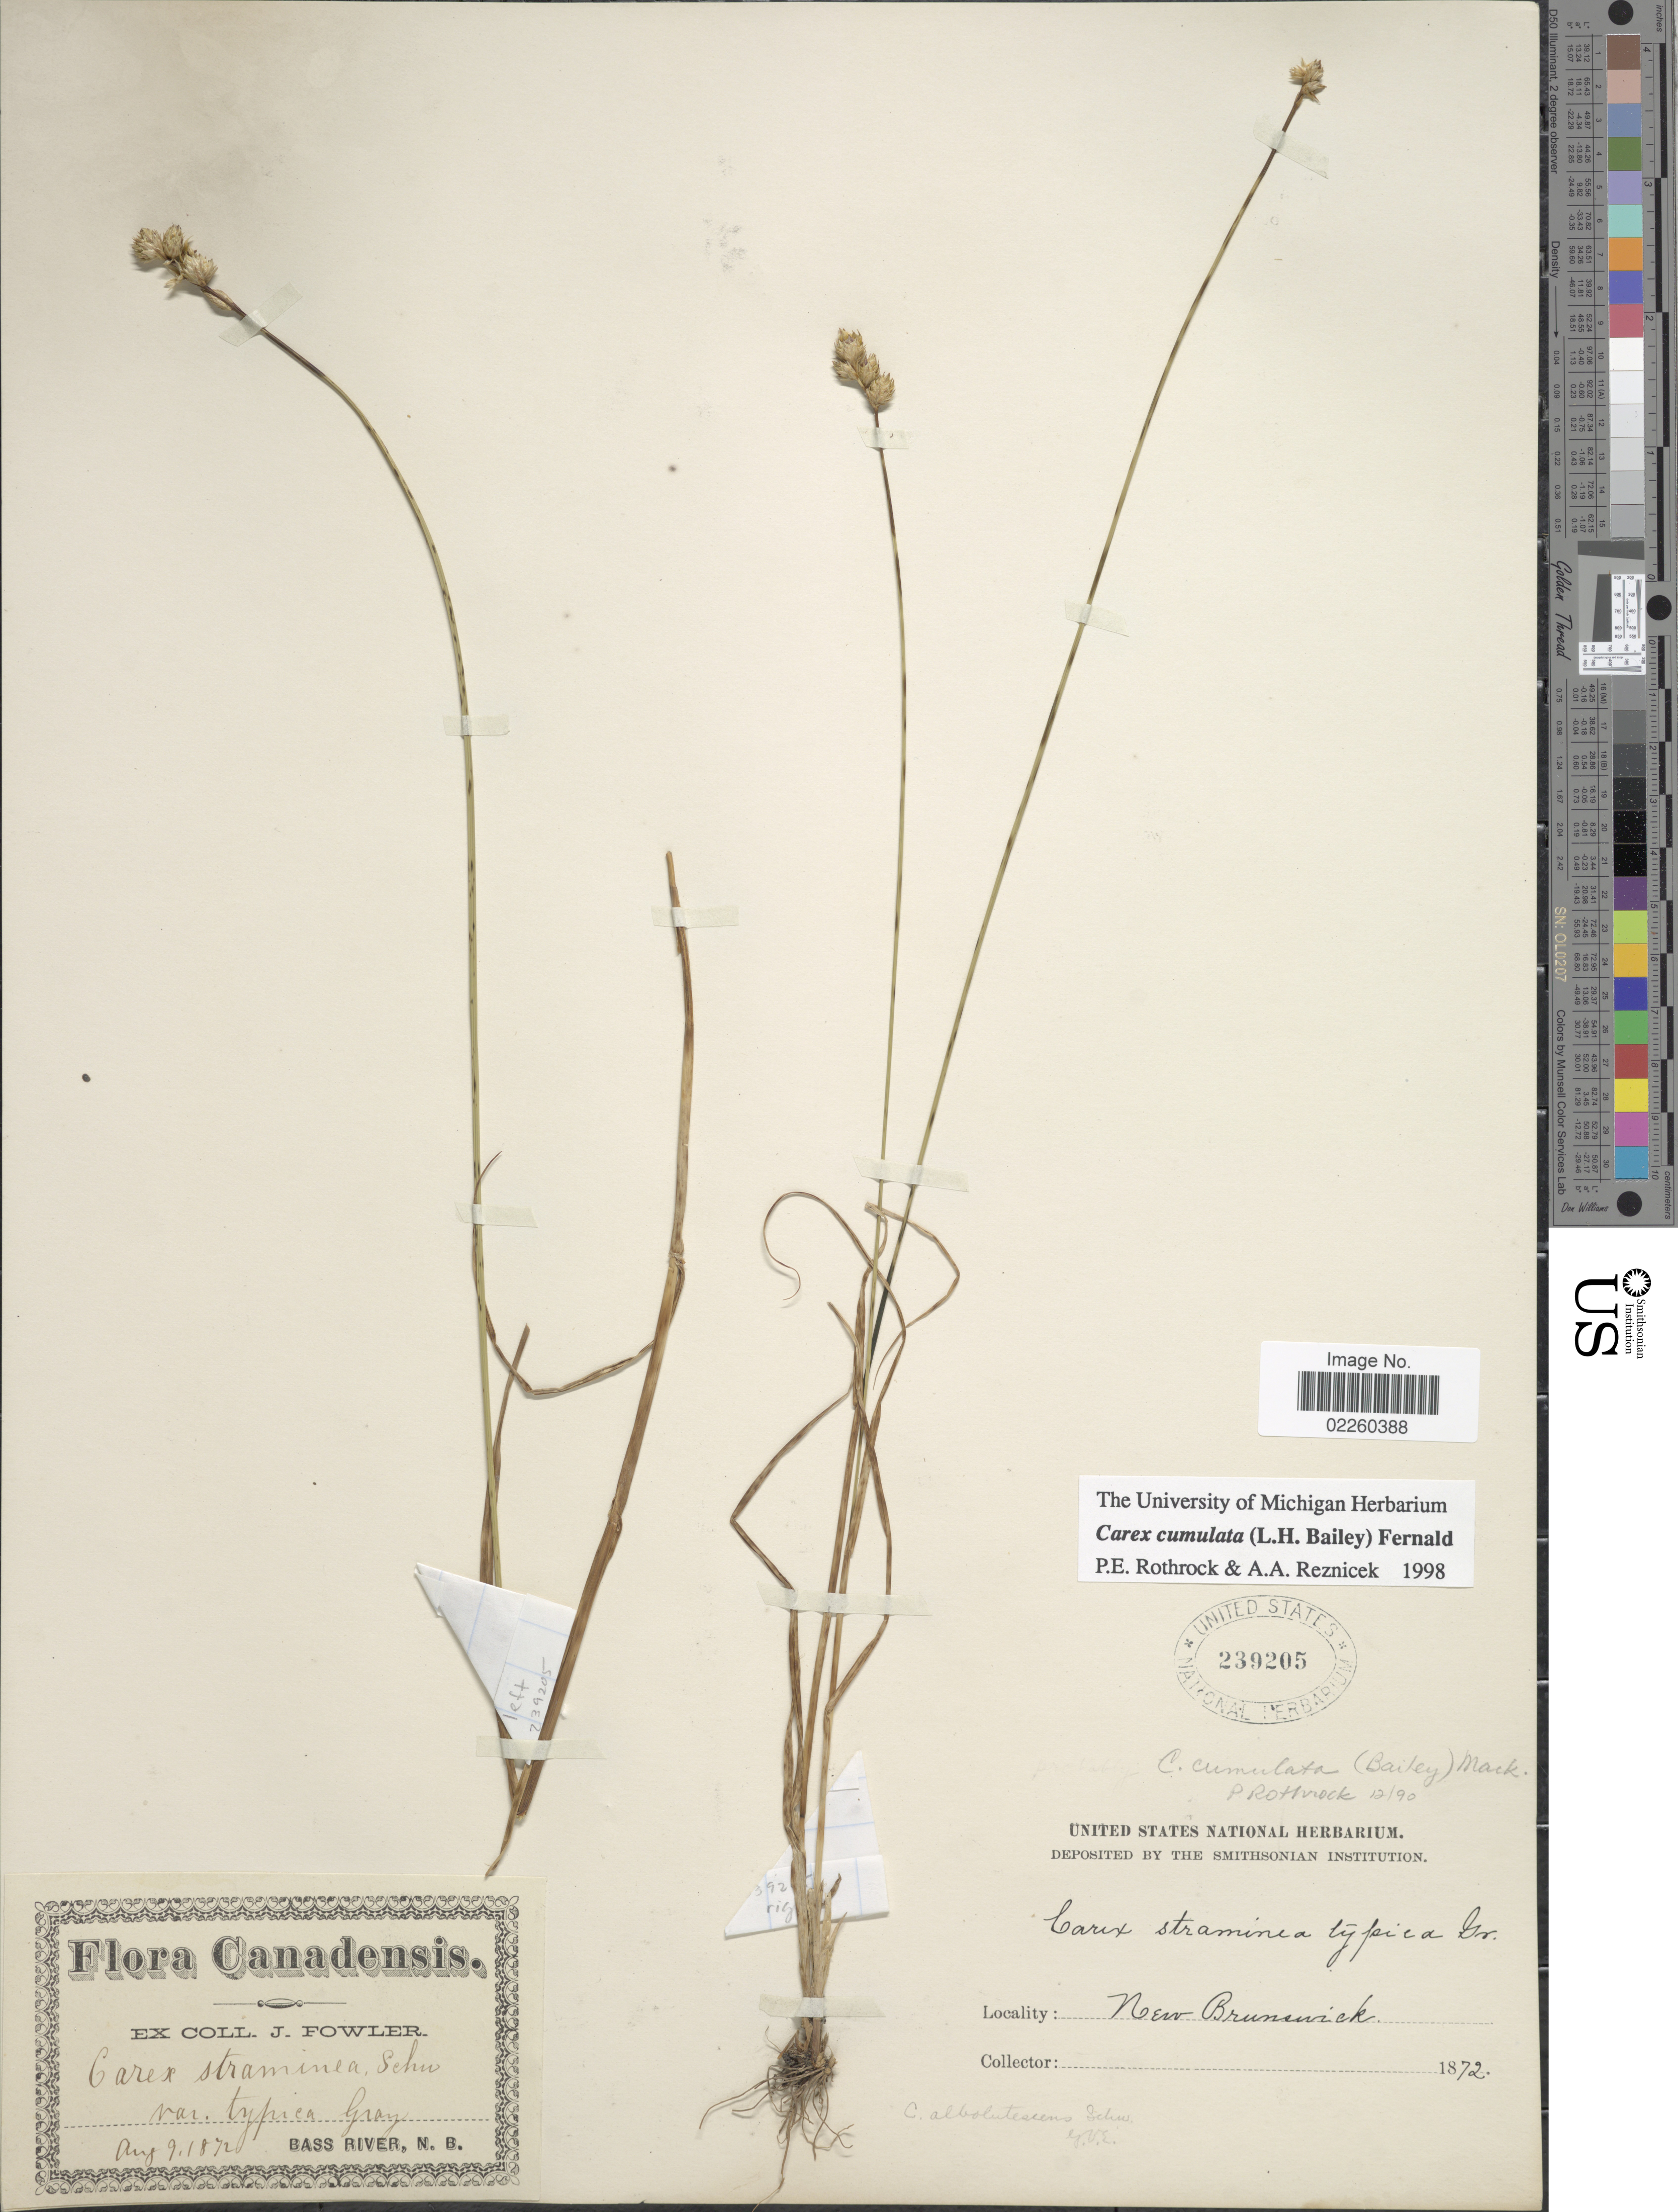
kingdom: Plantae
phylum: Tracheophyta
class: Liliopsida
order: Poales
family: Cyperaceae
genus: Carex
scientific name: Carex cumulata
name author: (L.H. Bailey) Mack.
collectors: J. P. Fowler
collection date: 1872-08-09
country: Canada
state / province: New Brunswick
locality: Bass River, NB [unsure placement]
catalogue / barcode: US 239205